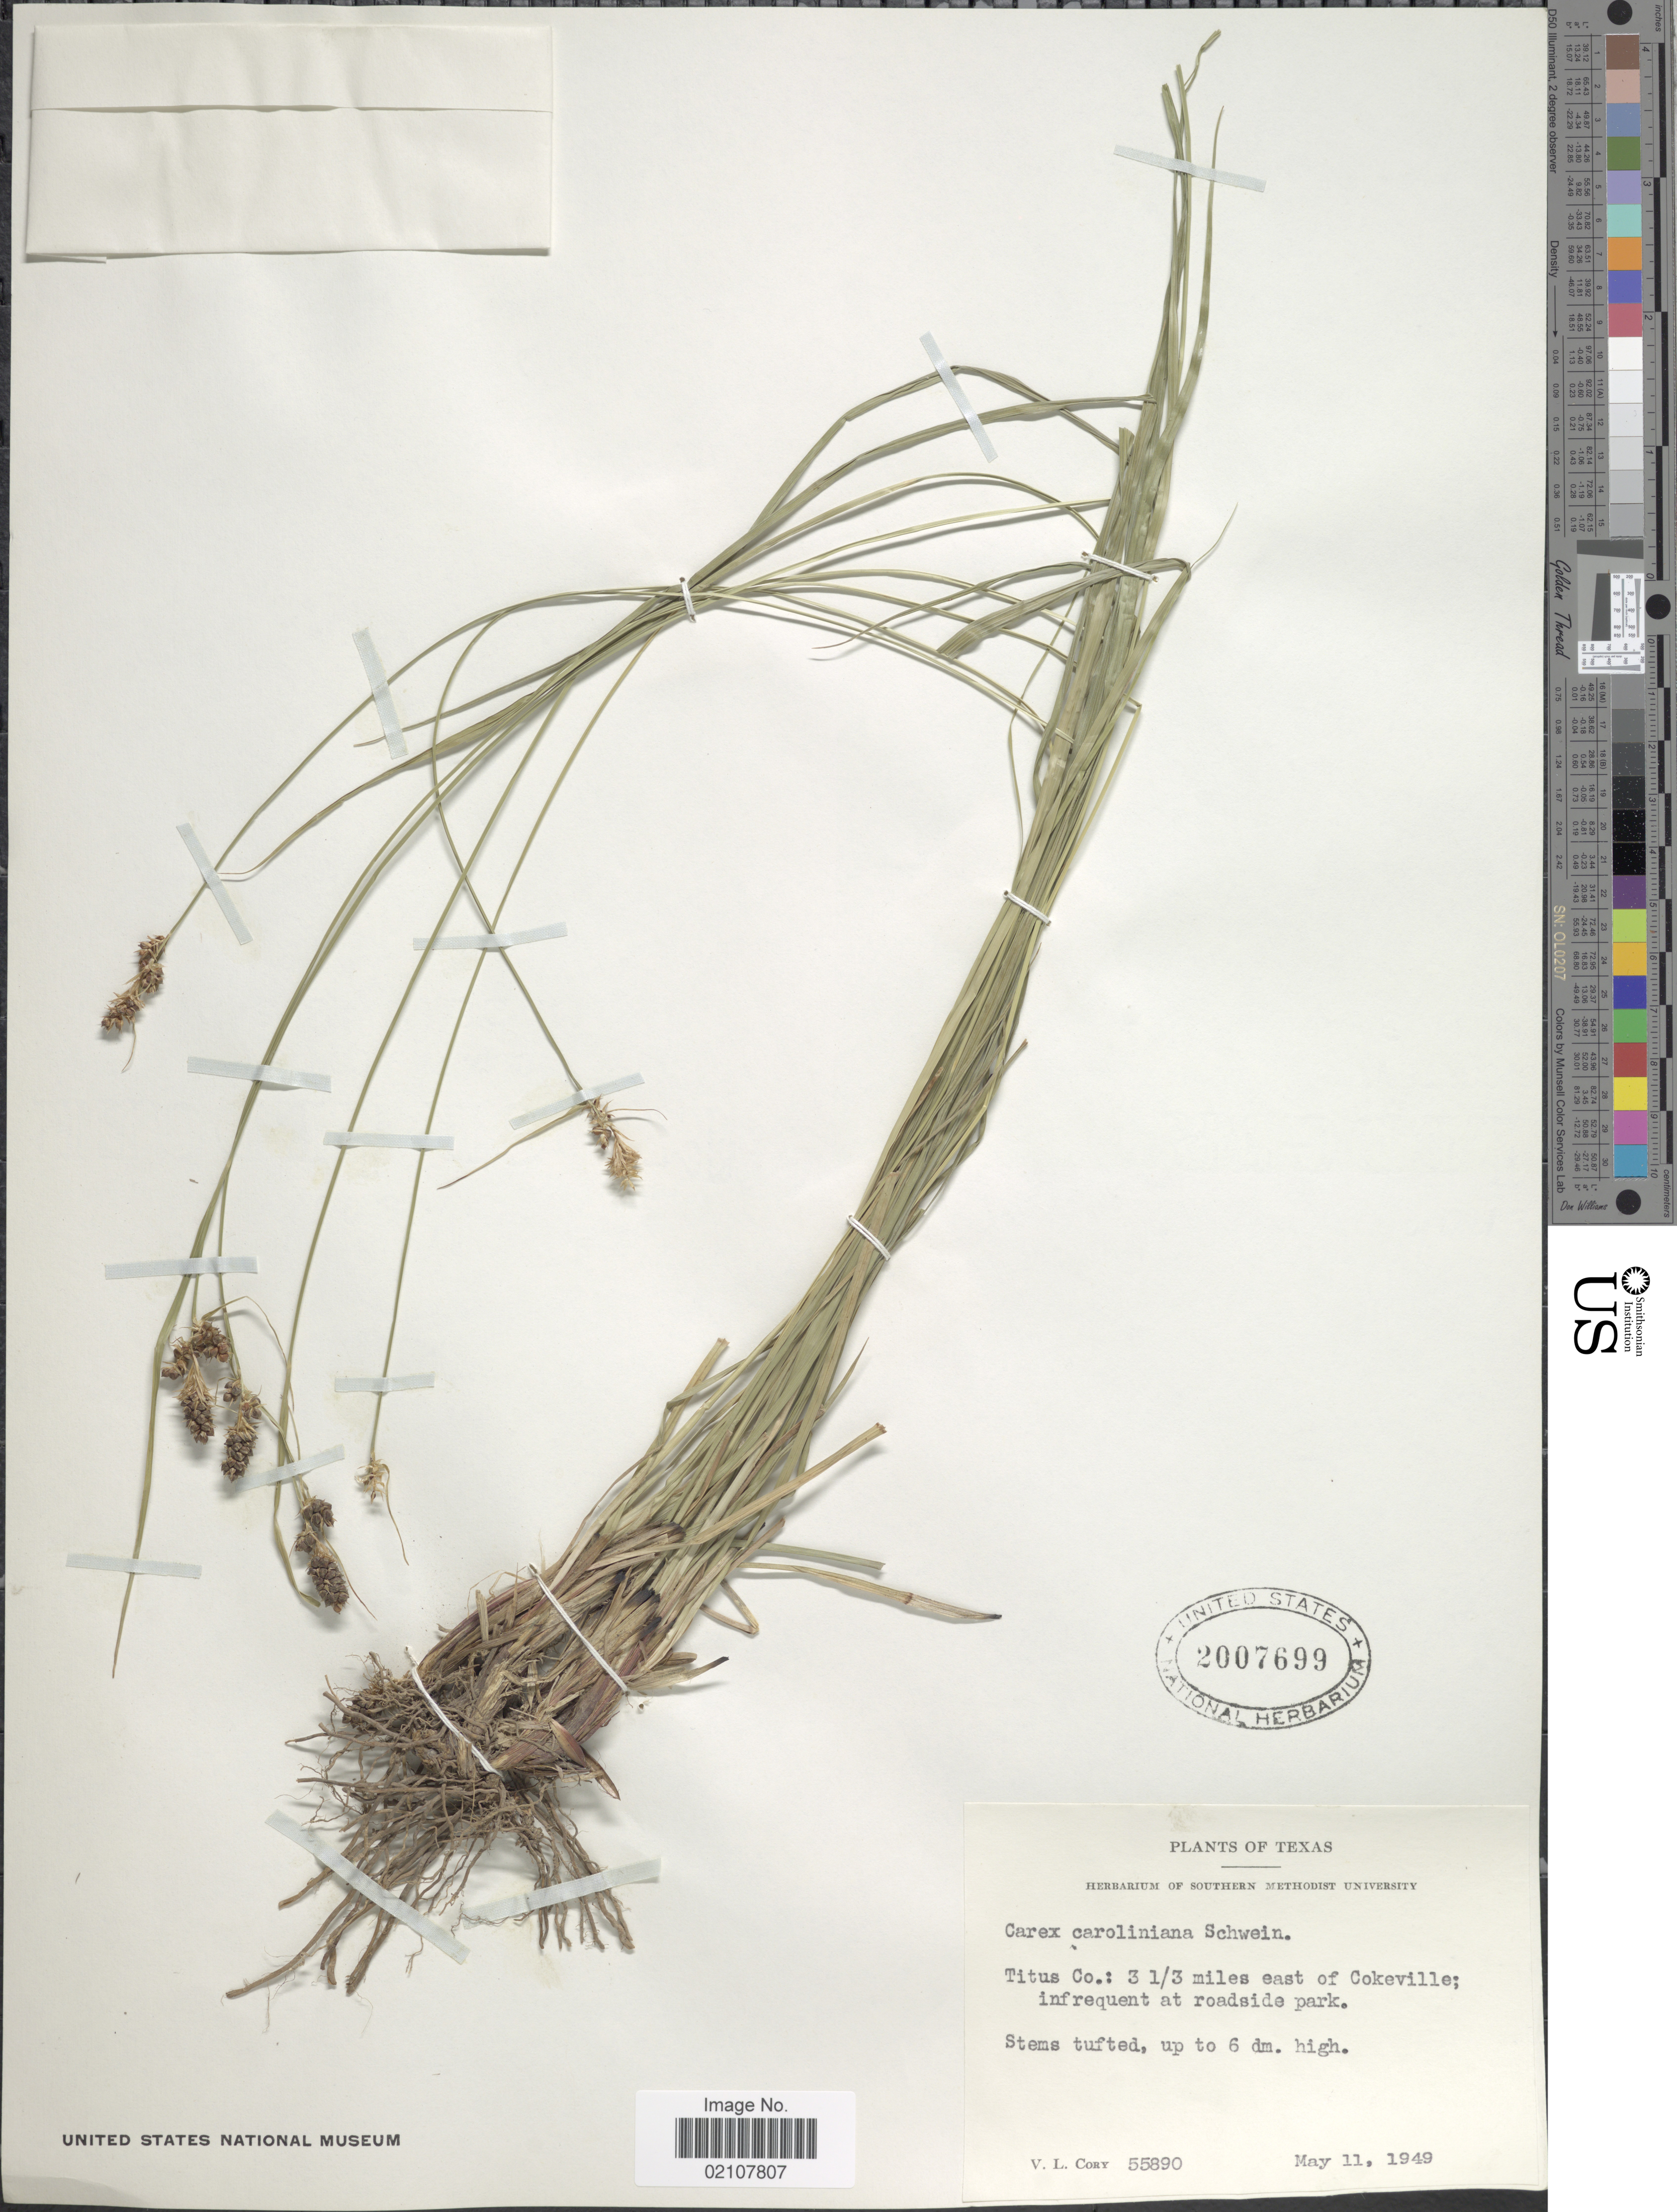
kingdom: Plantae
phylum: Tracheophyta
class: Liliopsida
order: Poales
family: Cyperaceae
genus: Carex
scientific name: Carex caroliniana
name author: Schwein.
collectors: V. Cory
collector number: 55890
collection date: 1949-05-11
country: United States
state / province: Texas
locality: Titus Co: 3 1/3 miles east of Cokeville; infrequent at roadside park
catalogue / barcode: US 2007699